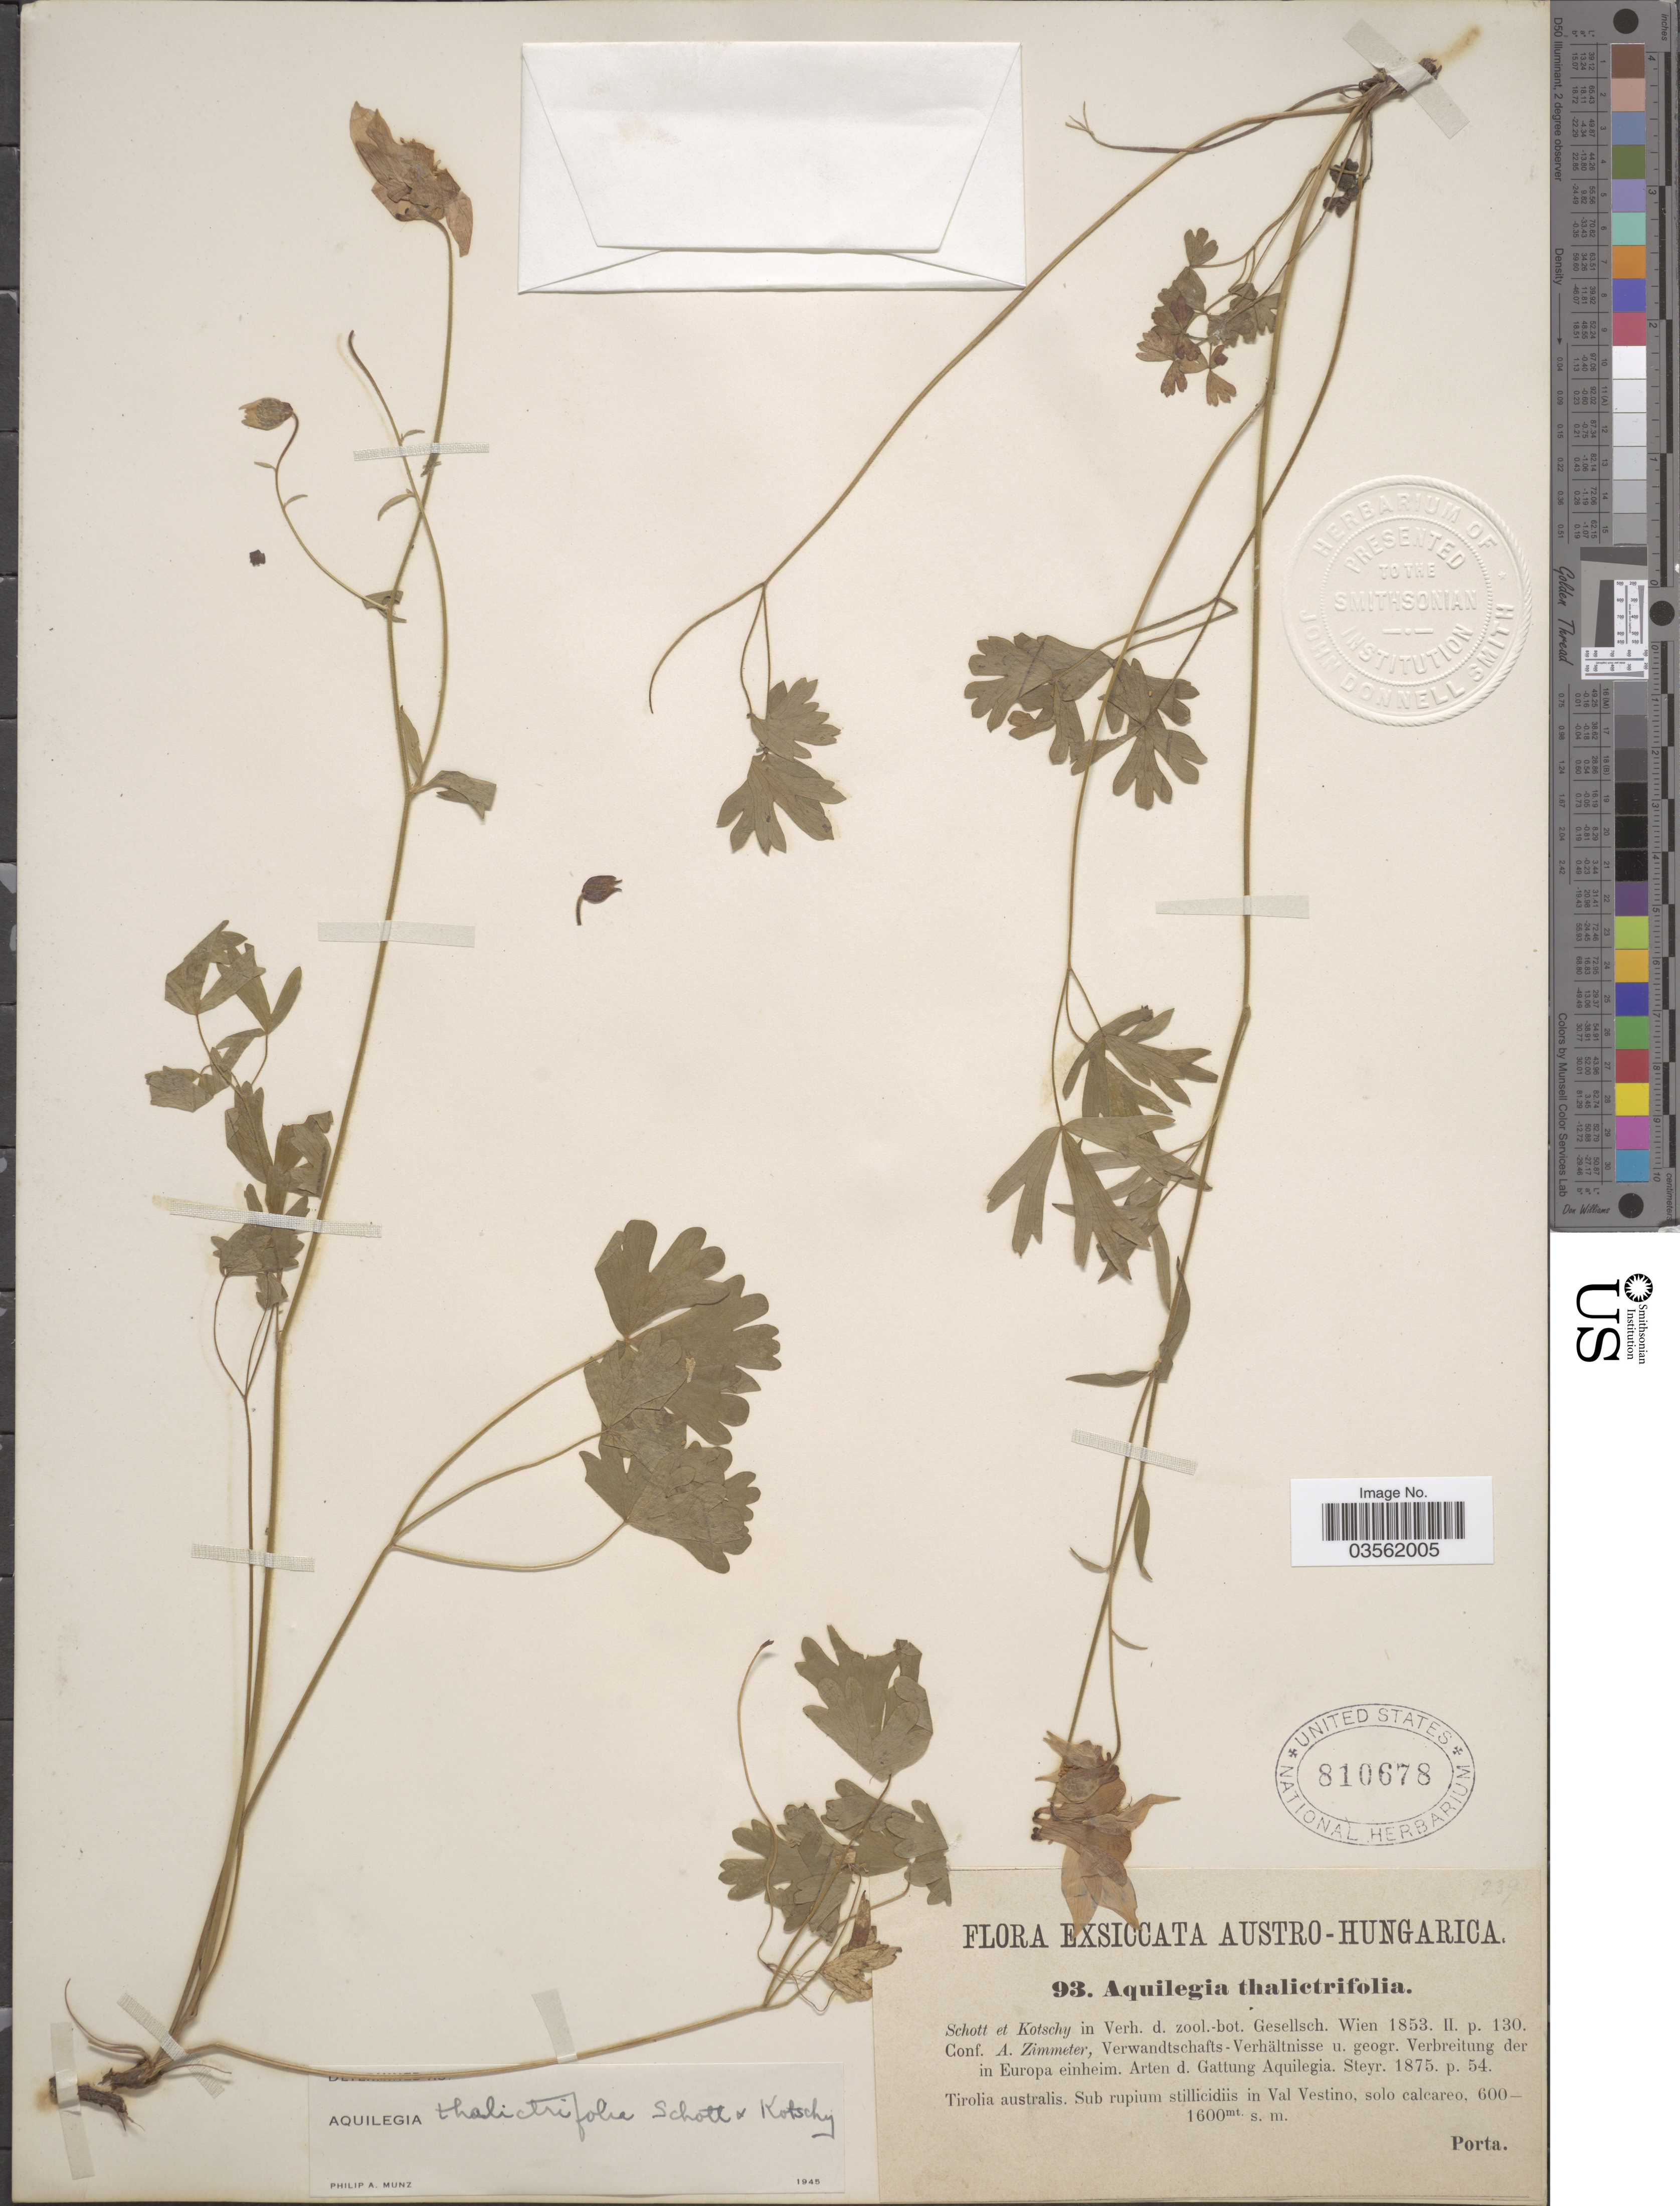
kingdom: Plantae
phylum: Tracheophyta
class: Magnoliopsida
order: Ranunculales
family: Ranunculaceae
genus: Aquilegia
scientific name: Aquilegia thalictrifolia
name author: Schott & Kotschy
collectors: -- Porta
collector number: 93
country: Italy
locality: Austro-Hungarica. Tirolia australis. Sub rupium stillicidiis in Val Vestino.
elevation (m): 600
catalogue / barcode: US 810678